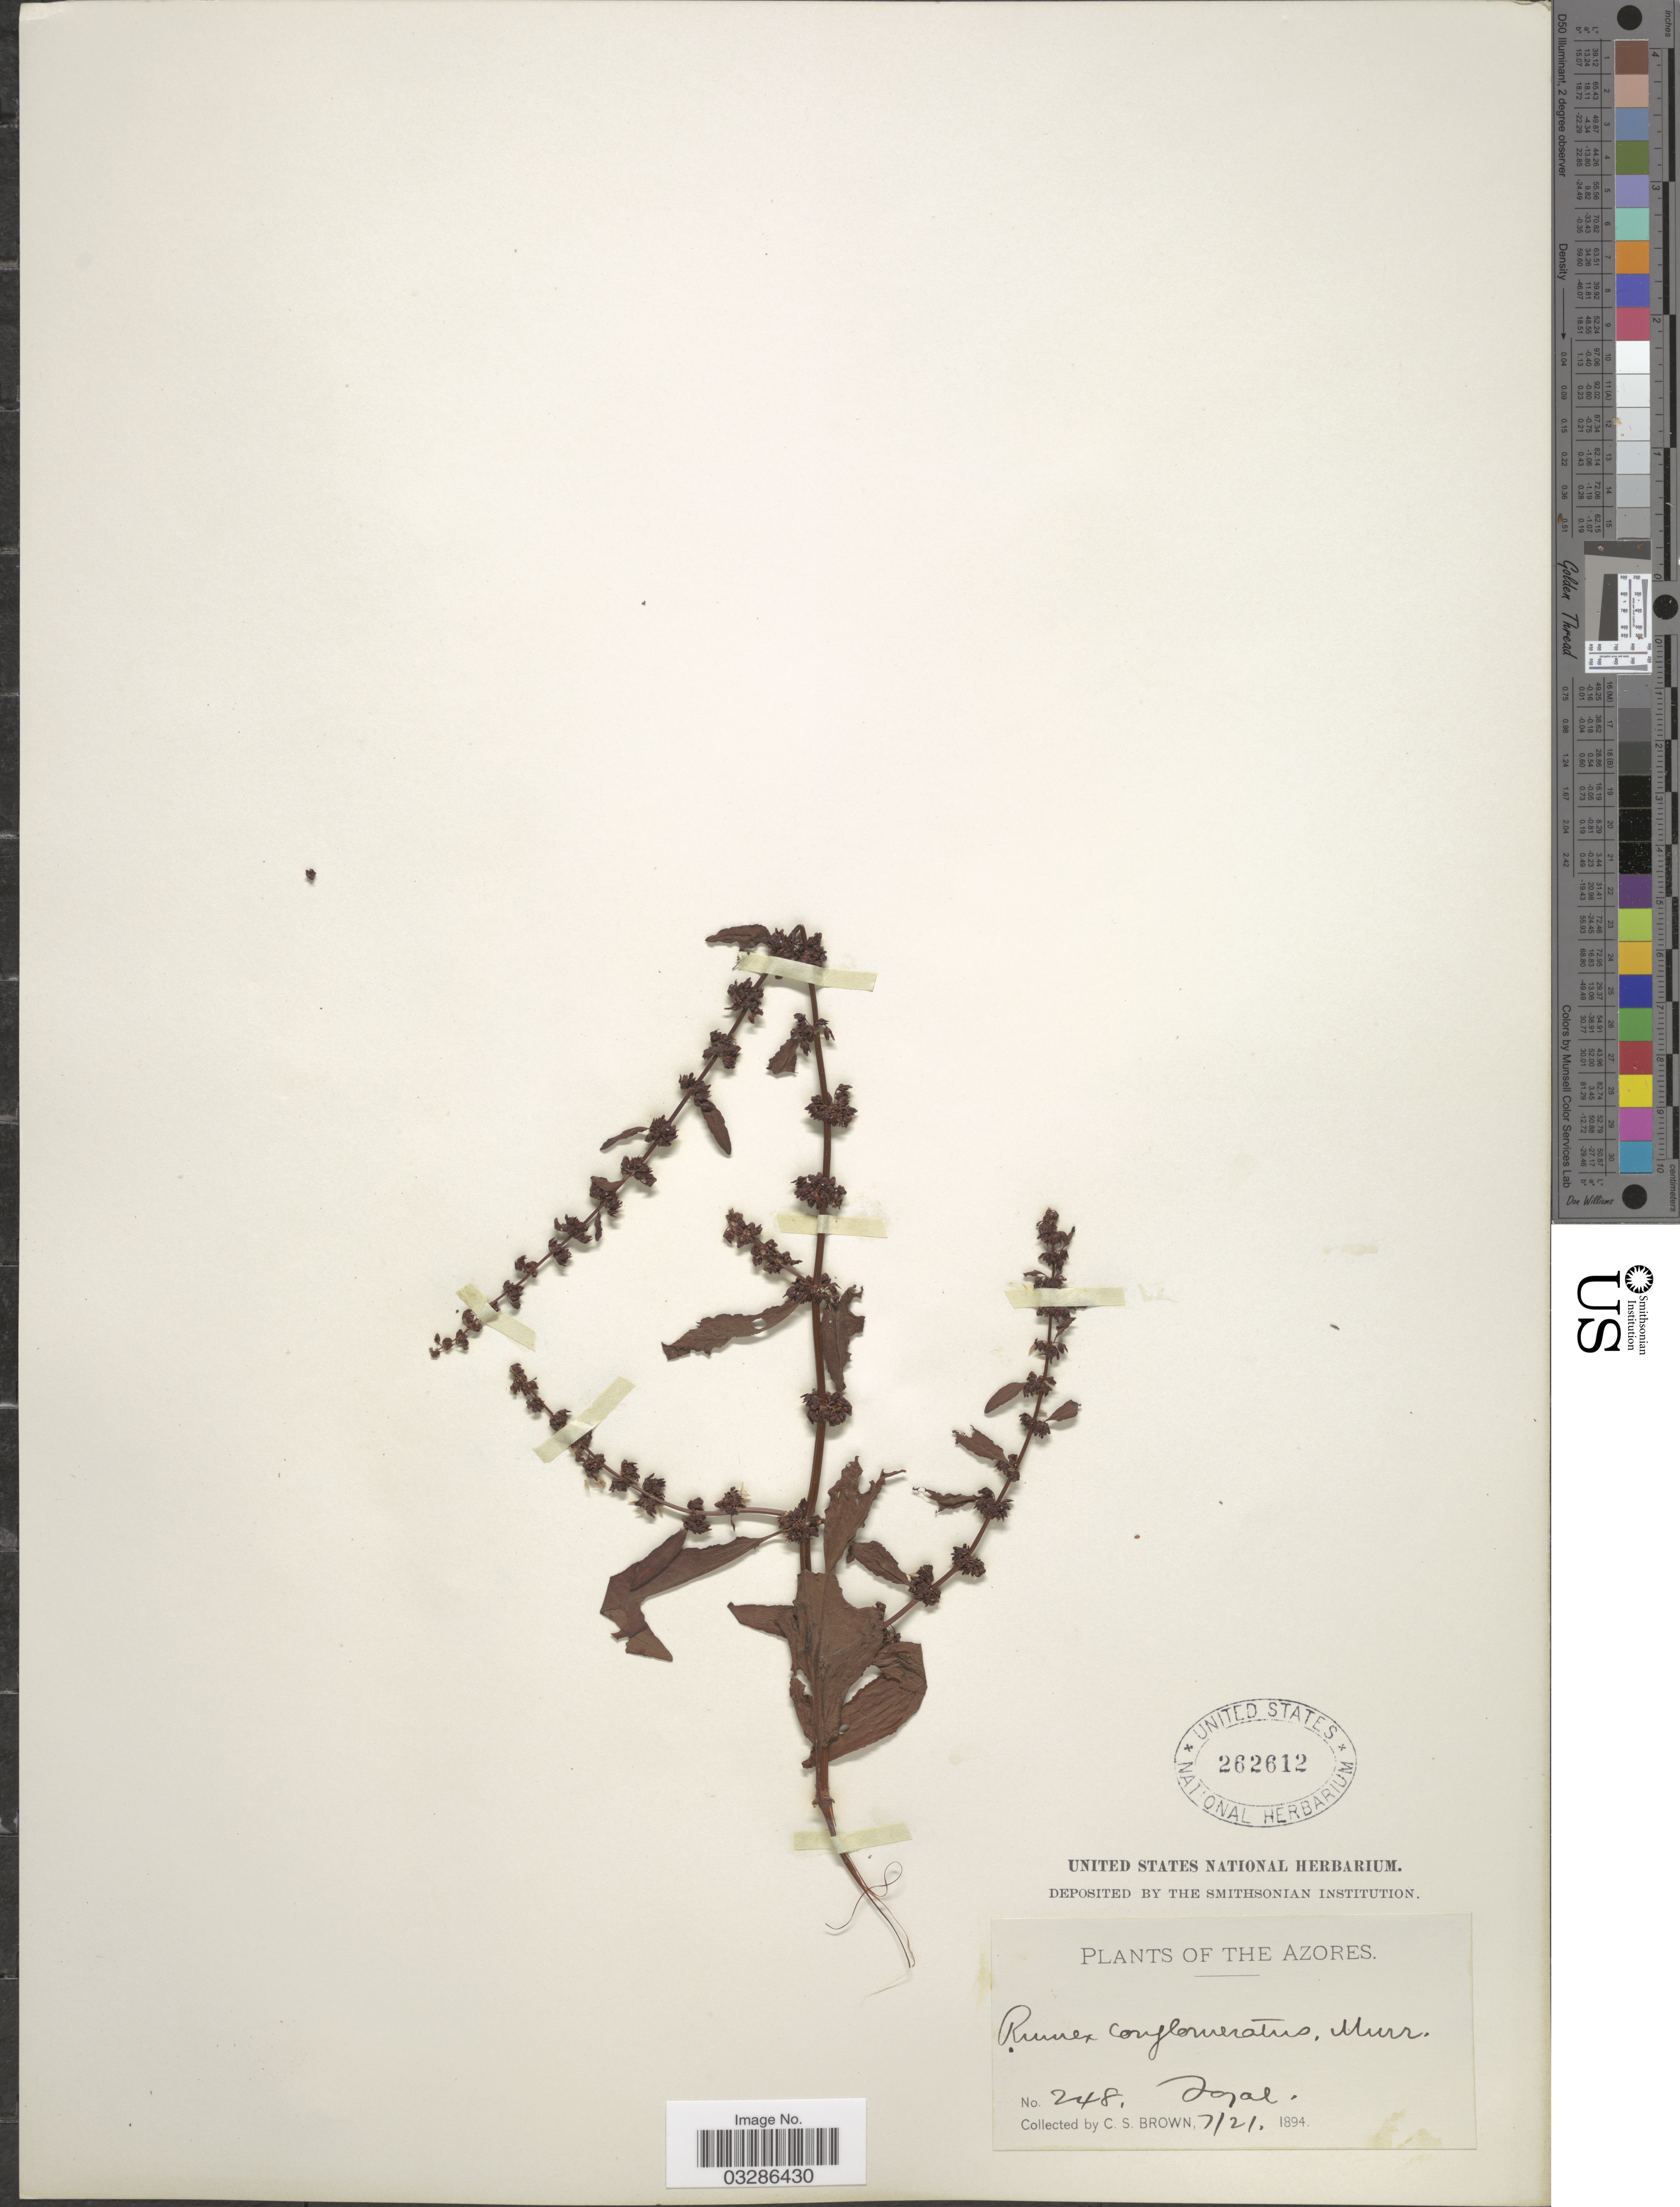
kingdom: Plantae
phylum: Tracheophyta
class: Magnoliopsida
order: Caryophyllales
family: Polygonaceae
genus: Rumex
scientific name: Rumex conglomeratus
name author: Murray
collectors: C. S. Brown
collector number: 248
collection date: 1894-07-21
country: Portugal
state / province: Azores (Aut. Reg.)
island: Faial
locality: Fayal.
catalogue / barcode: US 262612